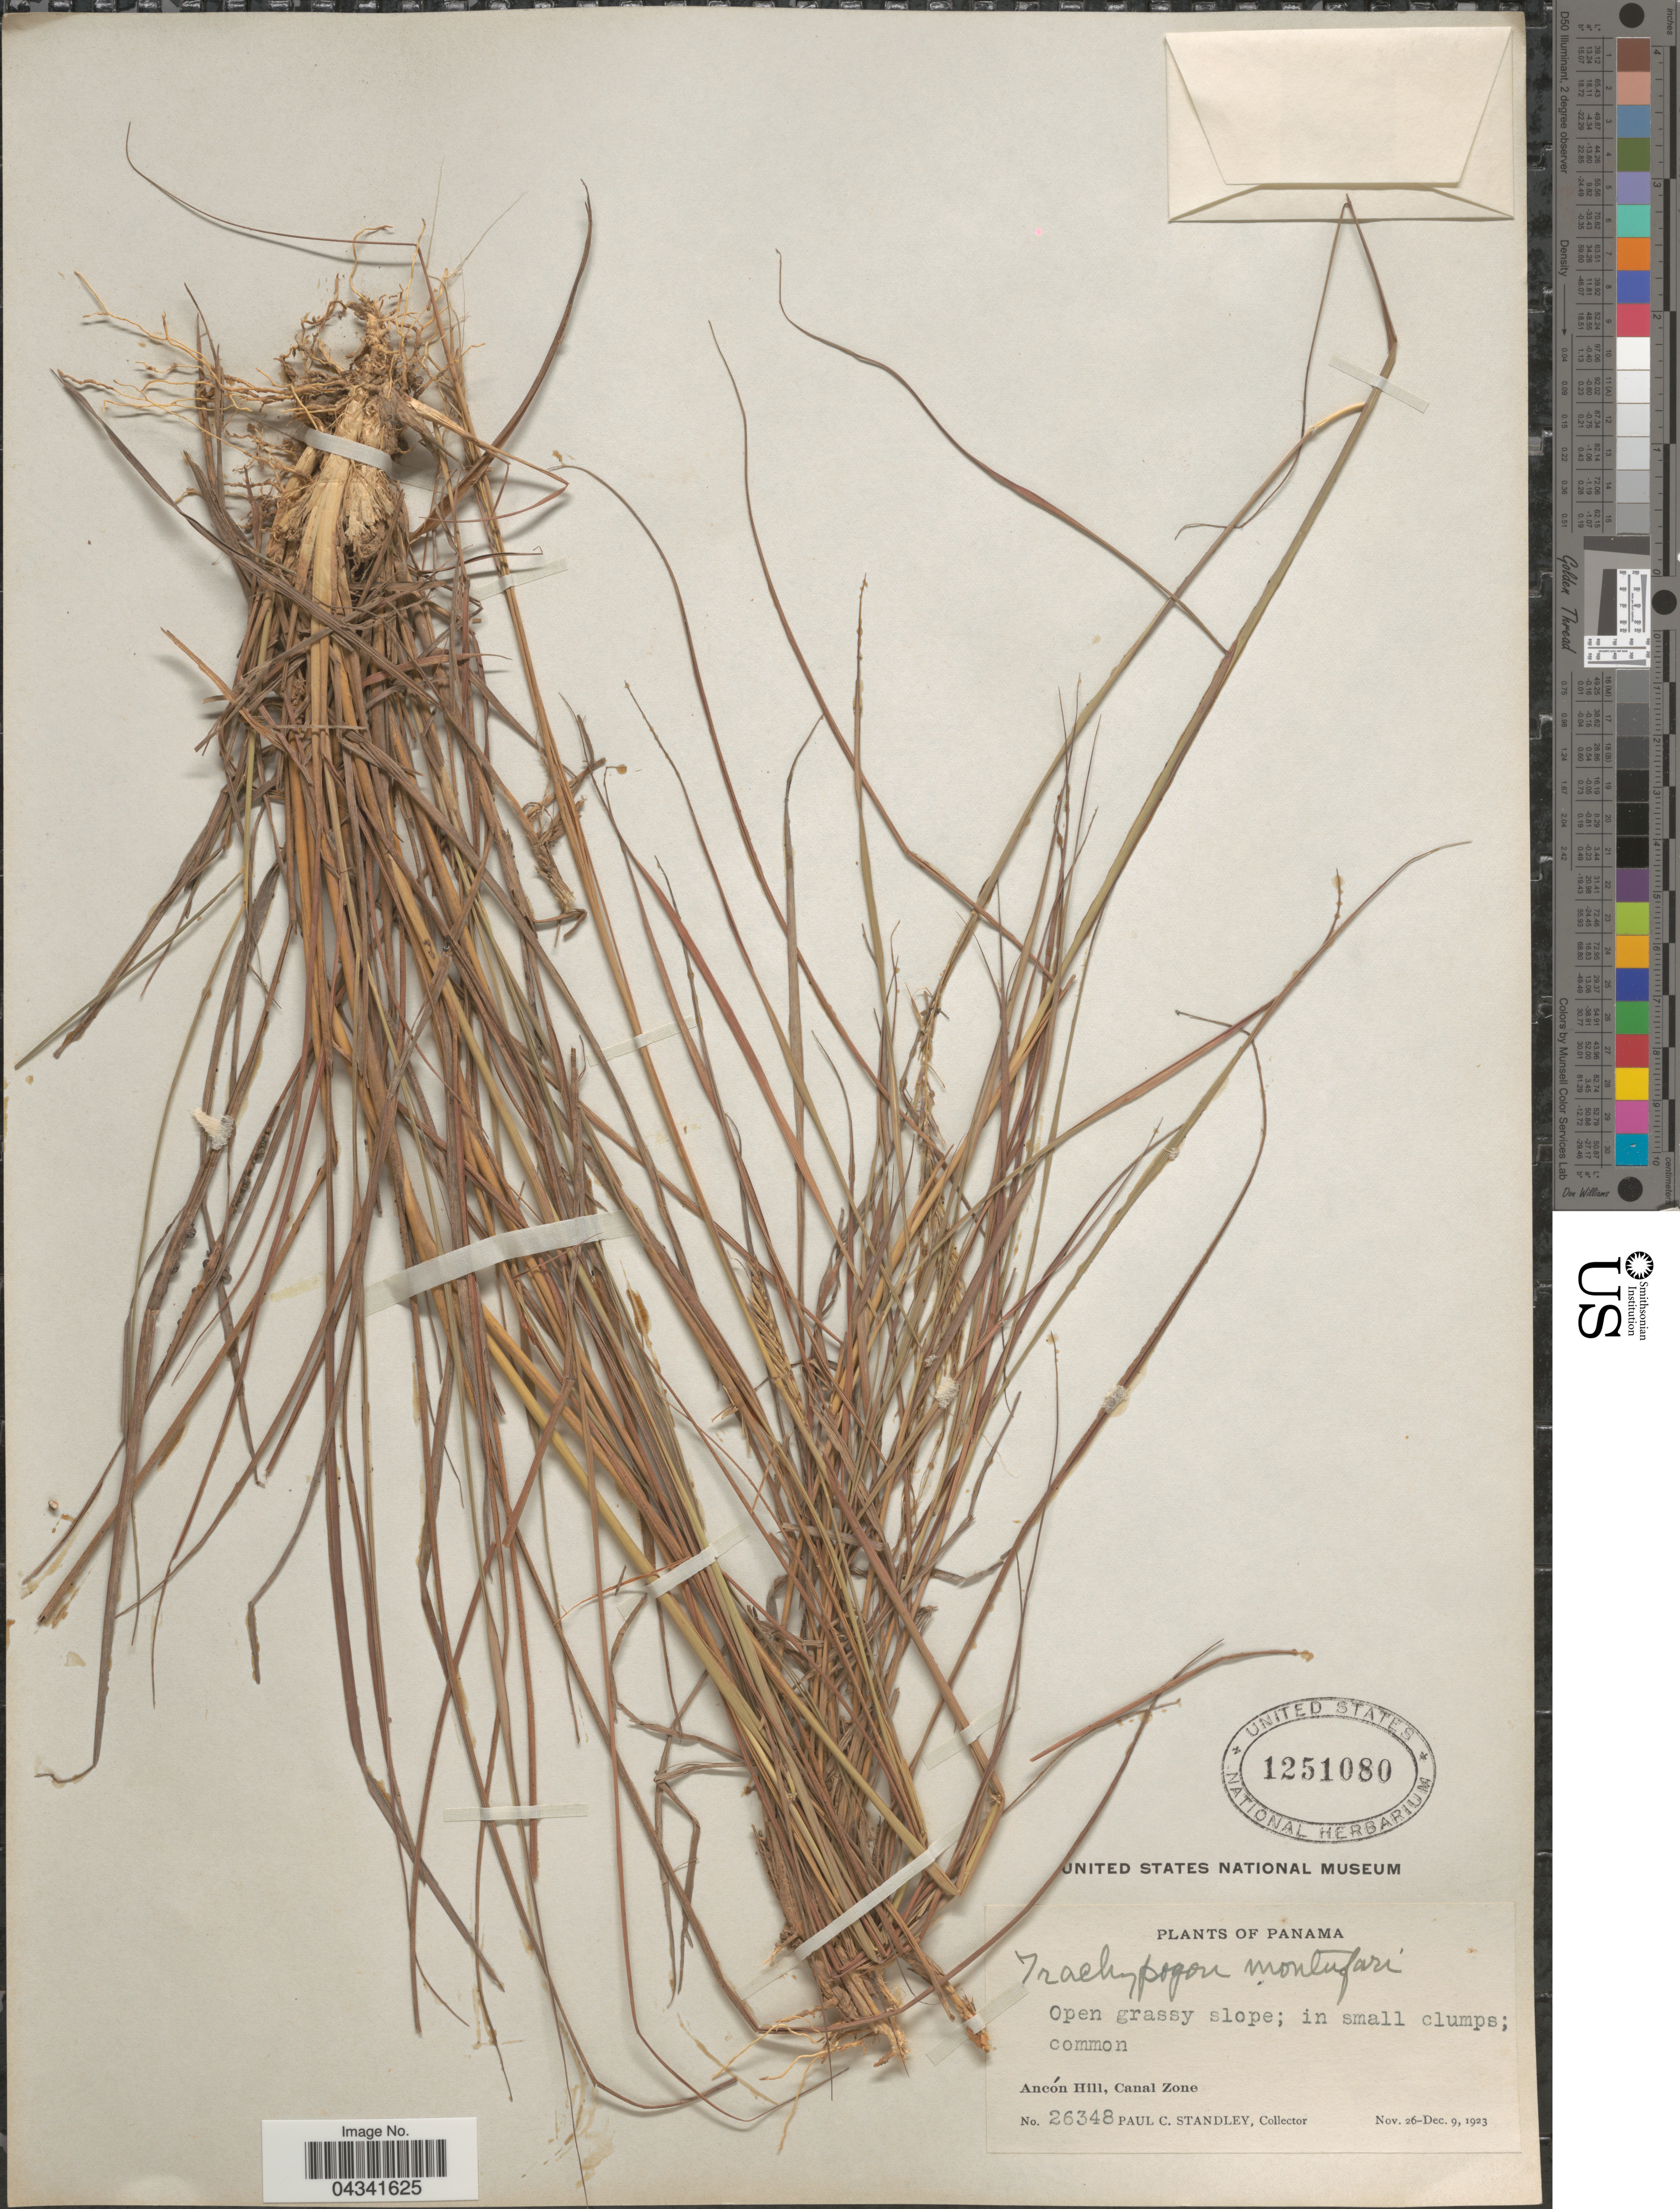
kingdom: Plantae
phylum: Tracheophyta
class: Liliopsida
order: Poales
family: Poaceae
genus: Trachypogon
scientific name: Trachypogon spicatus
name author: (L. f.) Kuntze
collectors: P. C. Standley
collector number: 26348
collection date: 1923-11-26/1923-12-09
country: Panama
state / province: Colón / Panamá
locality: Ancón Hill, Canal Zone.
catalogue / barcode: US 1251080